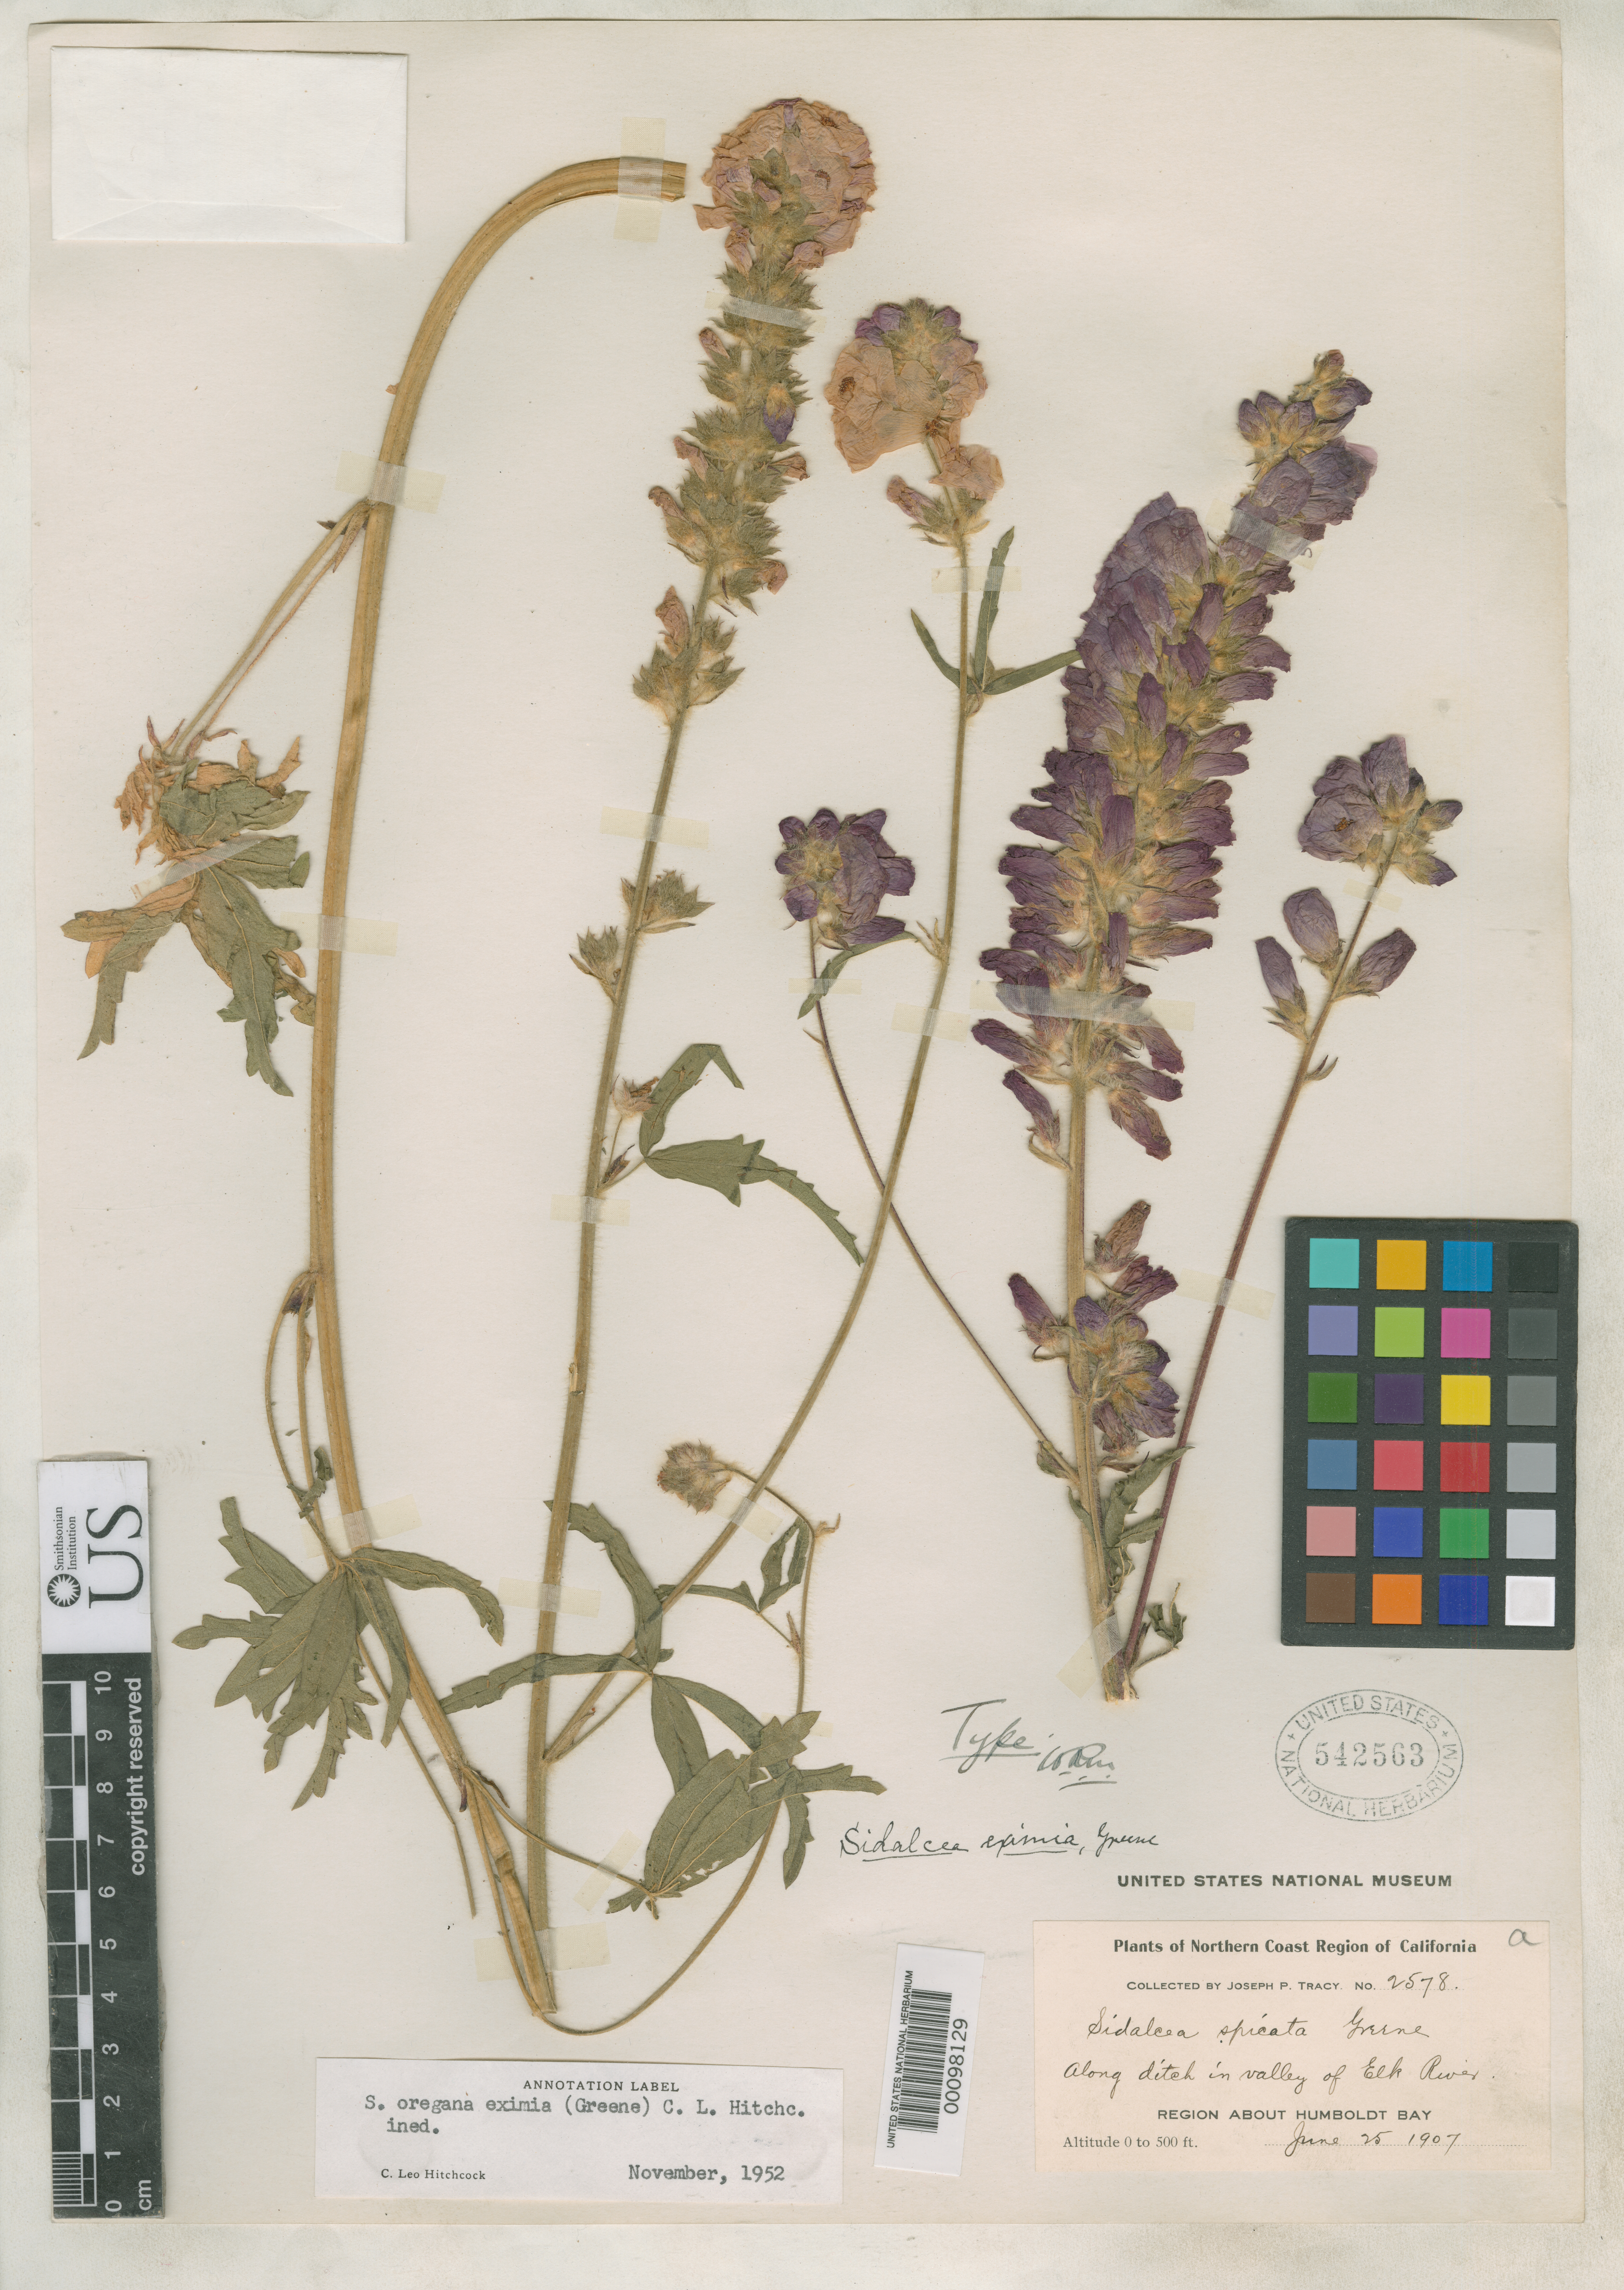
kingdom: Plantae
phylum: Tracheophyta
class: Magnoliopsida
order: Malvales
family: Malvaceae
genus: Sidalcea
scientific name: Sidalcea exima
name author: Greene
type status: Type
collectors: J. Tracy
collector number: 2578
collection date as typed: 25 Jun 1907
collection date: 1907-06-25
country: United States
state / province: California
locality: About Humboldt Bay.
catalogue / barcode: US 542563